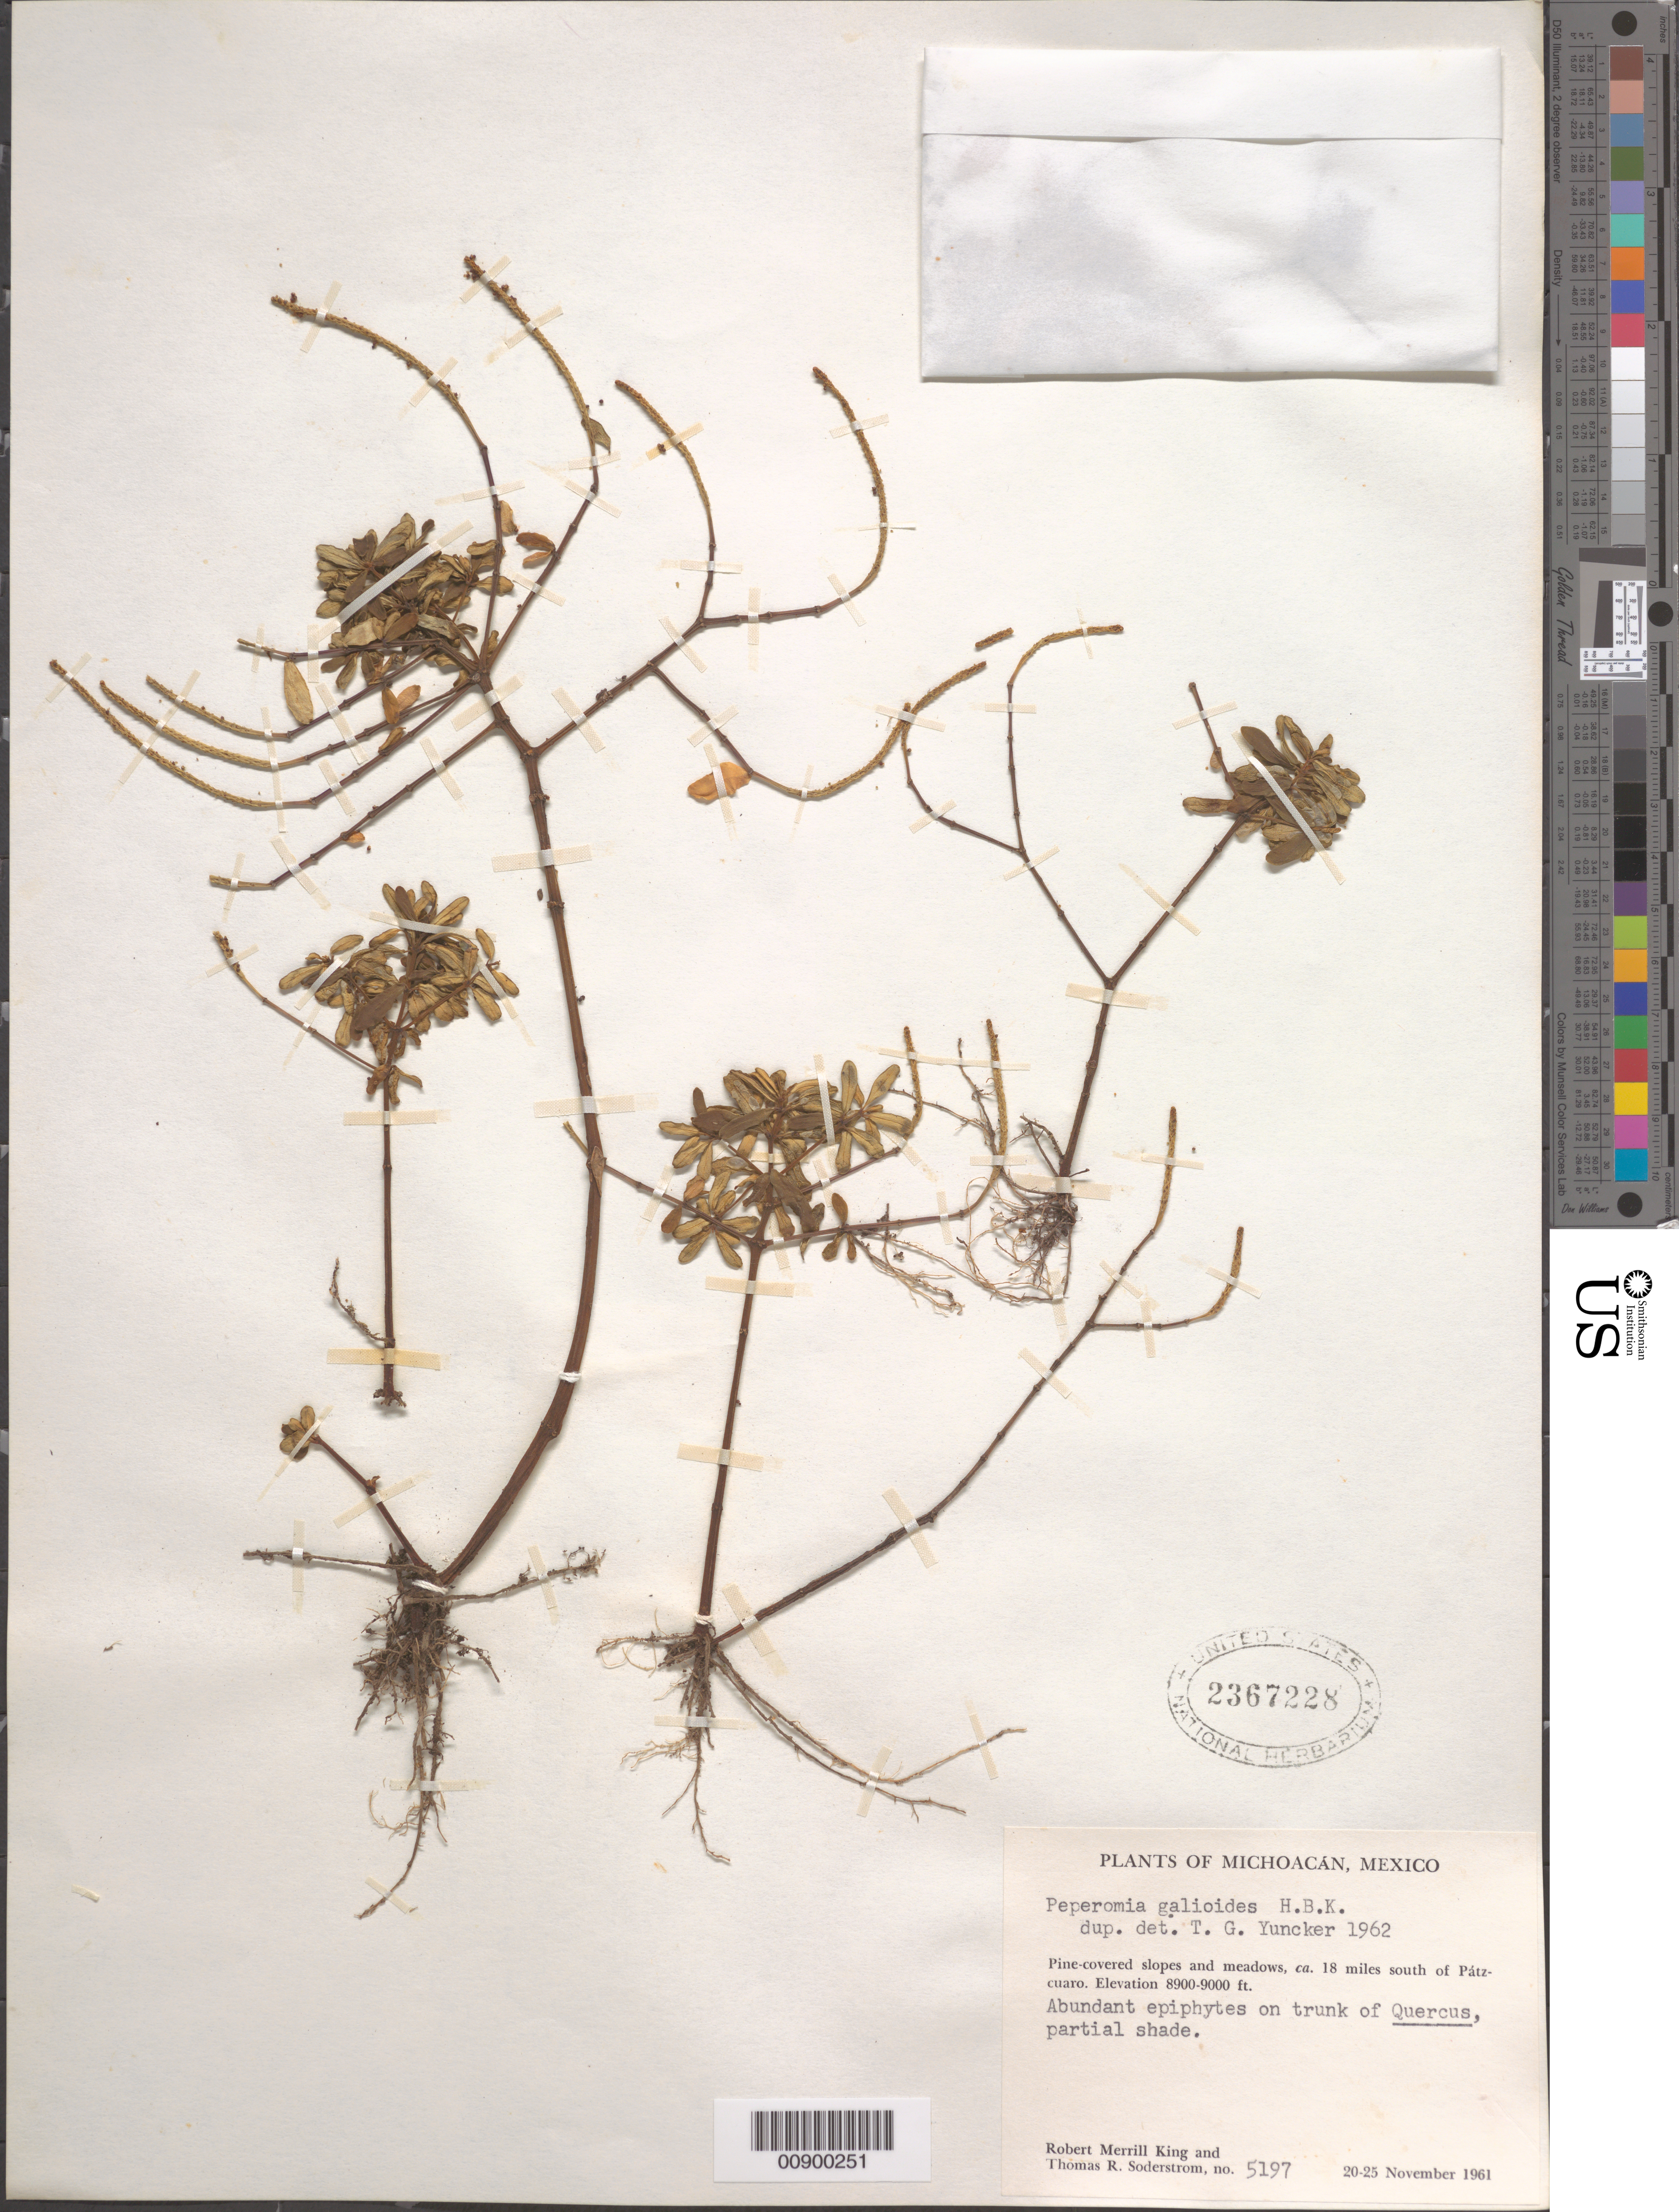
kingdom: Plantae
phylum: Tracheophyta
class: Magnoliopsida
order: Piperales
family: Piperaceae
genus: Peperomia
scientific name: Peperomia leptophylla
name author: Miq.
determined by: Jiménez, José Estaban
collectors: R. M. King & T. R. Soderstrom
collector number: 5197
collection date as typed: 20 Nov 1961 to 25 Nov 1961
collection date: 1961-11-20/1961-11-25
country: Mexico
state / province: Michoacán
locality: Pine-covered slopes and meadows ca. 18 miles south of Pátzcuaro, Michoacán.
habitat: Epiphyte on trunk of Quercus, partial shade. Pine-covered slopes and meadows.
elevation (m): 2713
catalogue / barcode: US 2367228